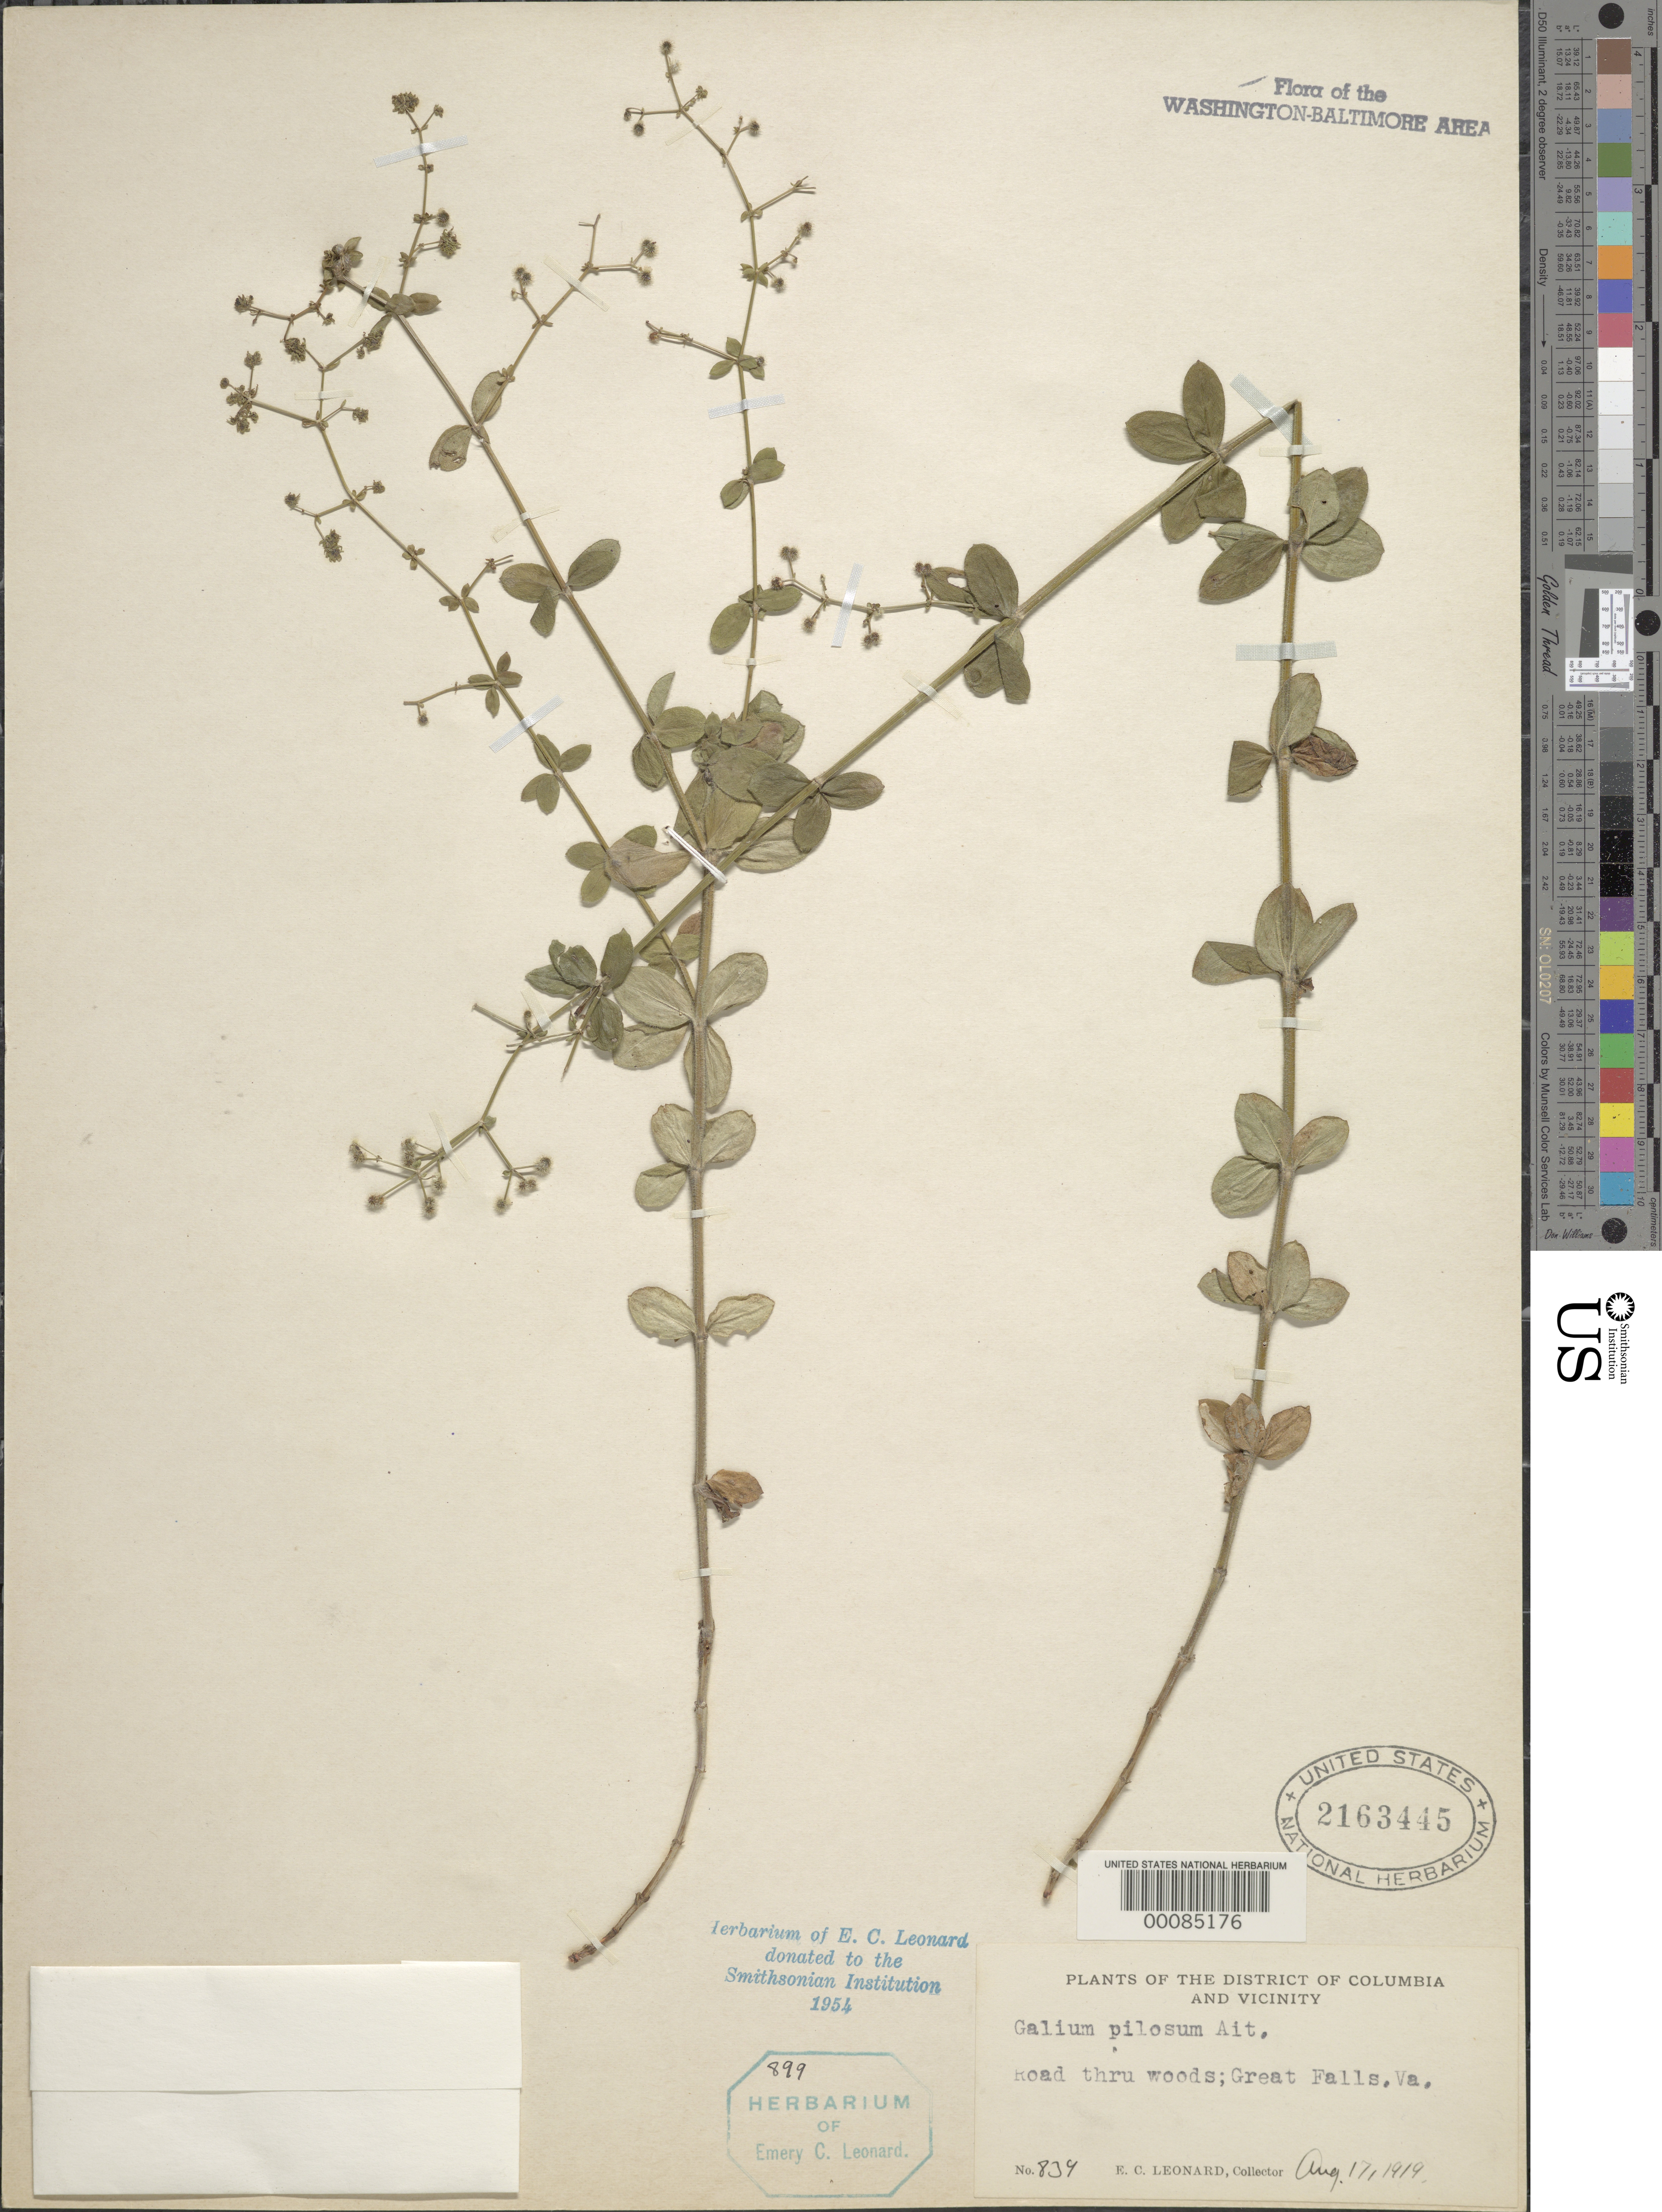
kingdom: Plantae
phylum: Tracheophyta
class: Magnoliopsida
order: Gentianales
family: Rubiaceae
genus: Galium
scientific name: Galium pilosum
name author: Aiton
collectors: E. C. Leonard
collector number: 834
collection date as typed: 17 Aug 1919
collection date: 1919-08-17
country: United States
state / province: Virginia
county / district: Fairfax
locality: Great Falls C. and O. Canal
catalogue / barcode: US 2163445